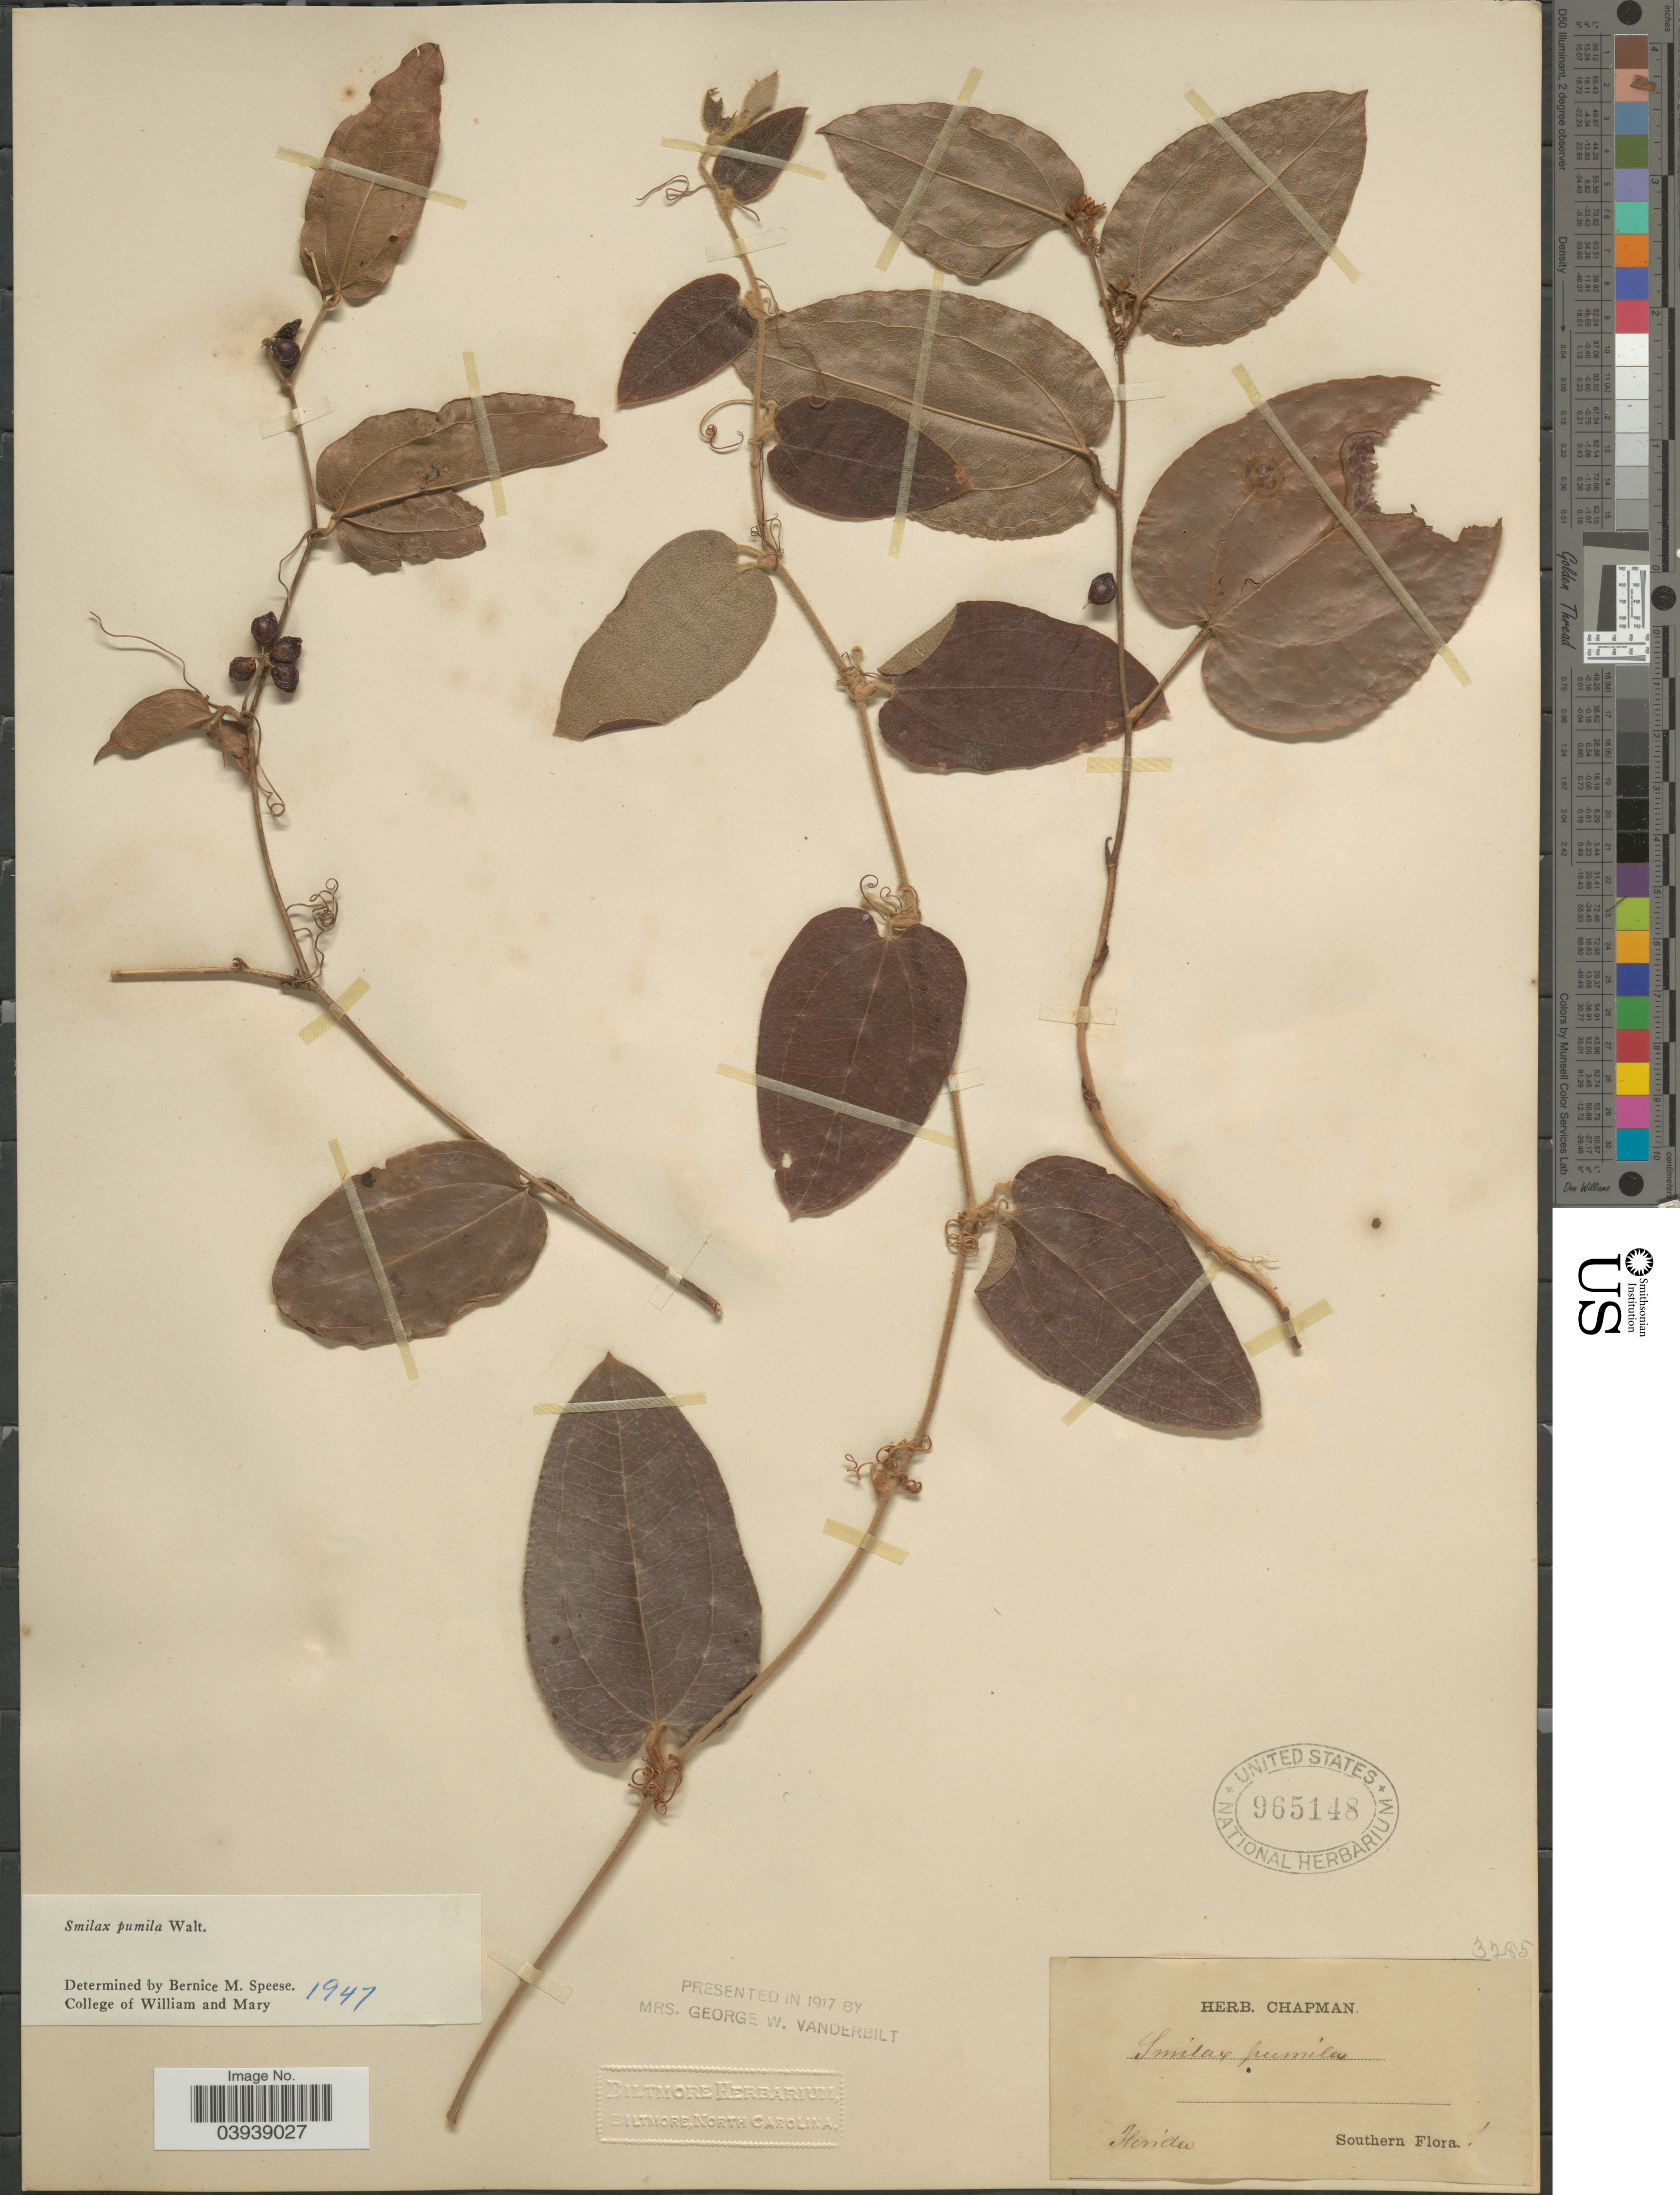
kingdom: Plantae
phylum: Tracheophyta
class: Liliopsida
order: Liliales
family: Smilacaceae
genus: Smilax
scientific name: Smilax pumila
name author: Walter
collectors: ex herb. Chapman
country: United States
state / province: Florida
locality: Southern.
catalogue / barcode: US 965148